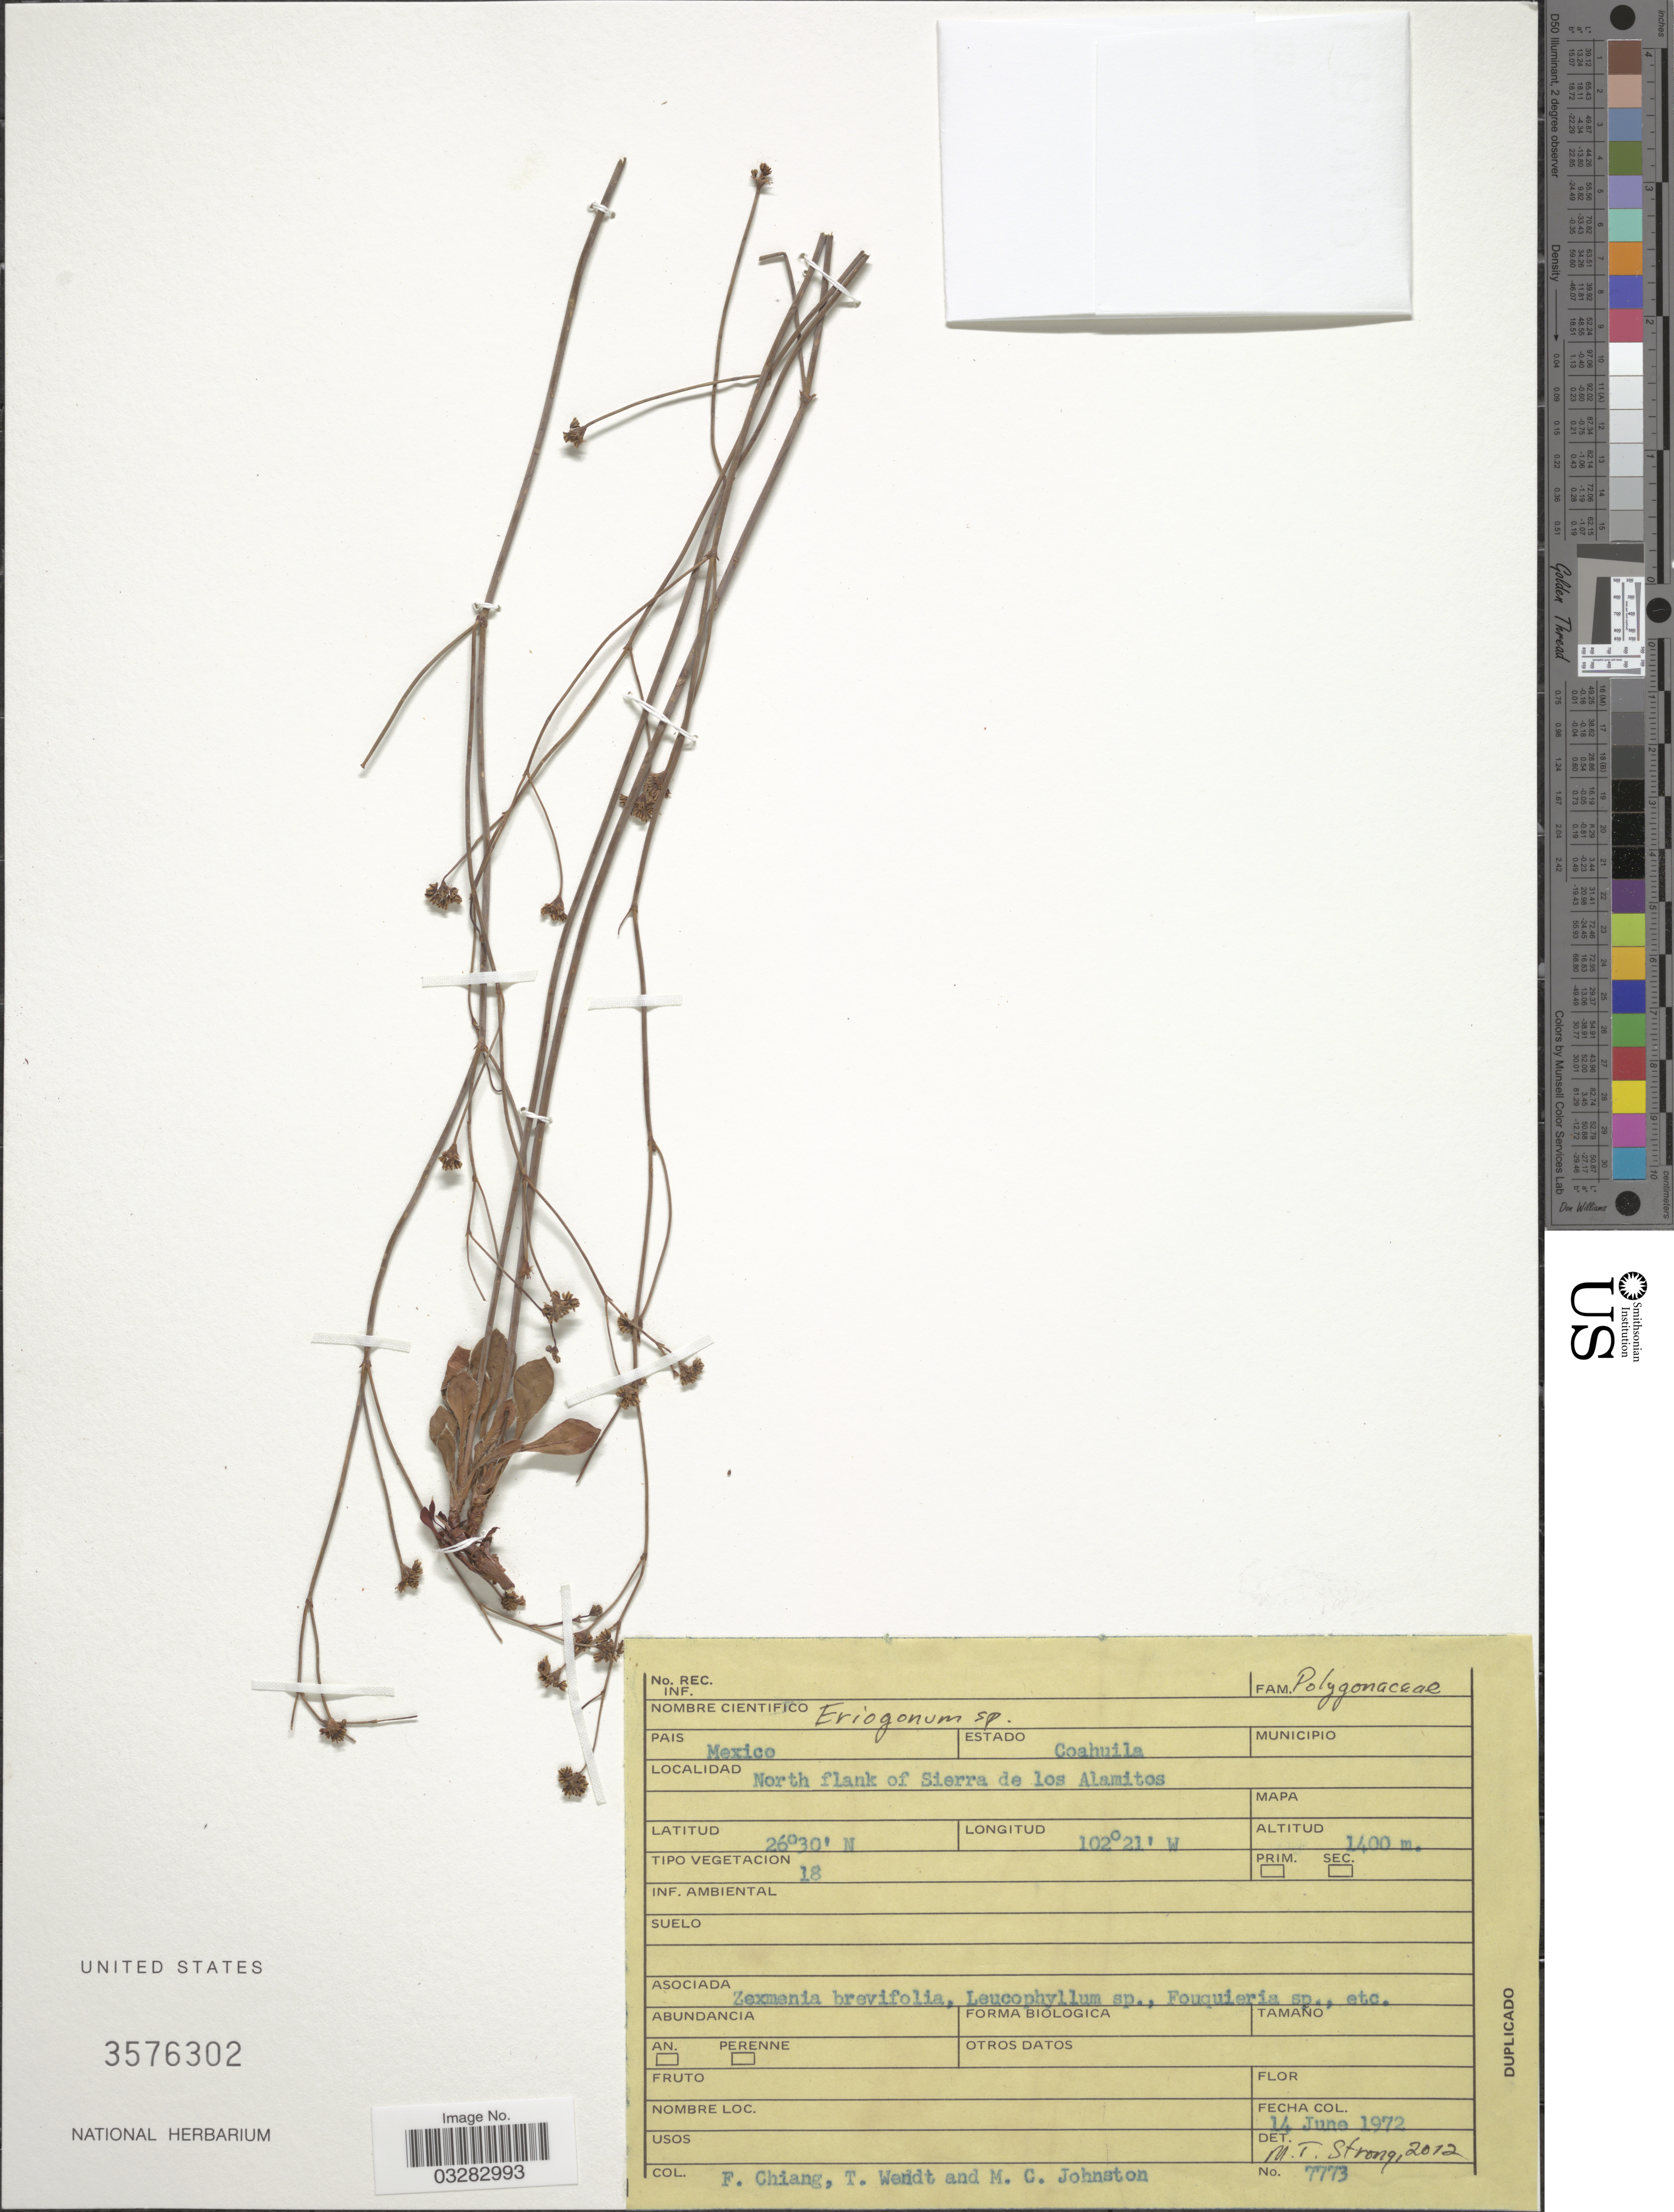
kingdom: Plantae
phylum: Tracheophyta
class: Magnoliopsida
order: Caryophyllales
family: Polygonaceae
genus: Eriogonum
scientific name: Eriogonum sp.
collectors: F. Chiang, T. L. Wendt & M. Johnston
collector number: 7773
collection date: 1972-06-14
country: Mexico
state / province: Coahuila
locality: North flank of Sierra de los Alamitos.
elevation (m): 1400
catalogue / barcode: US 3576302